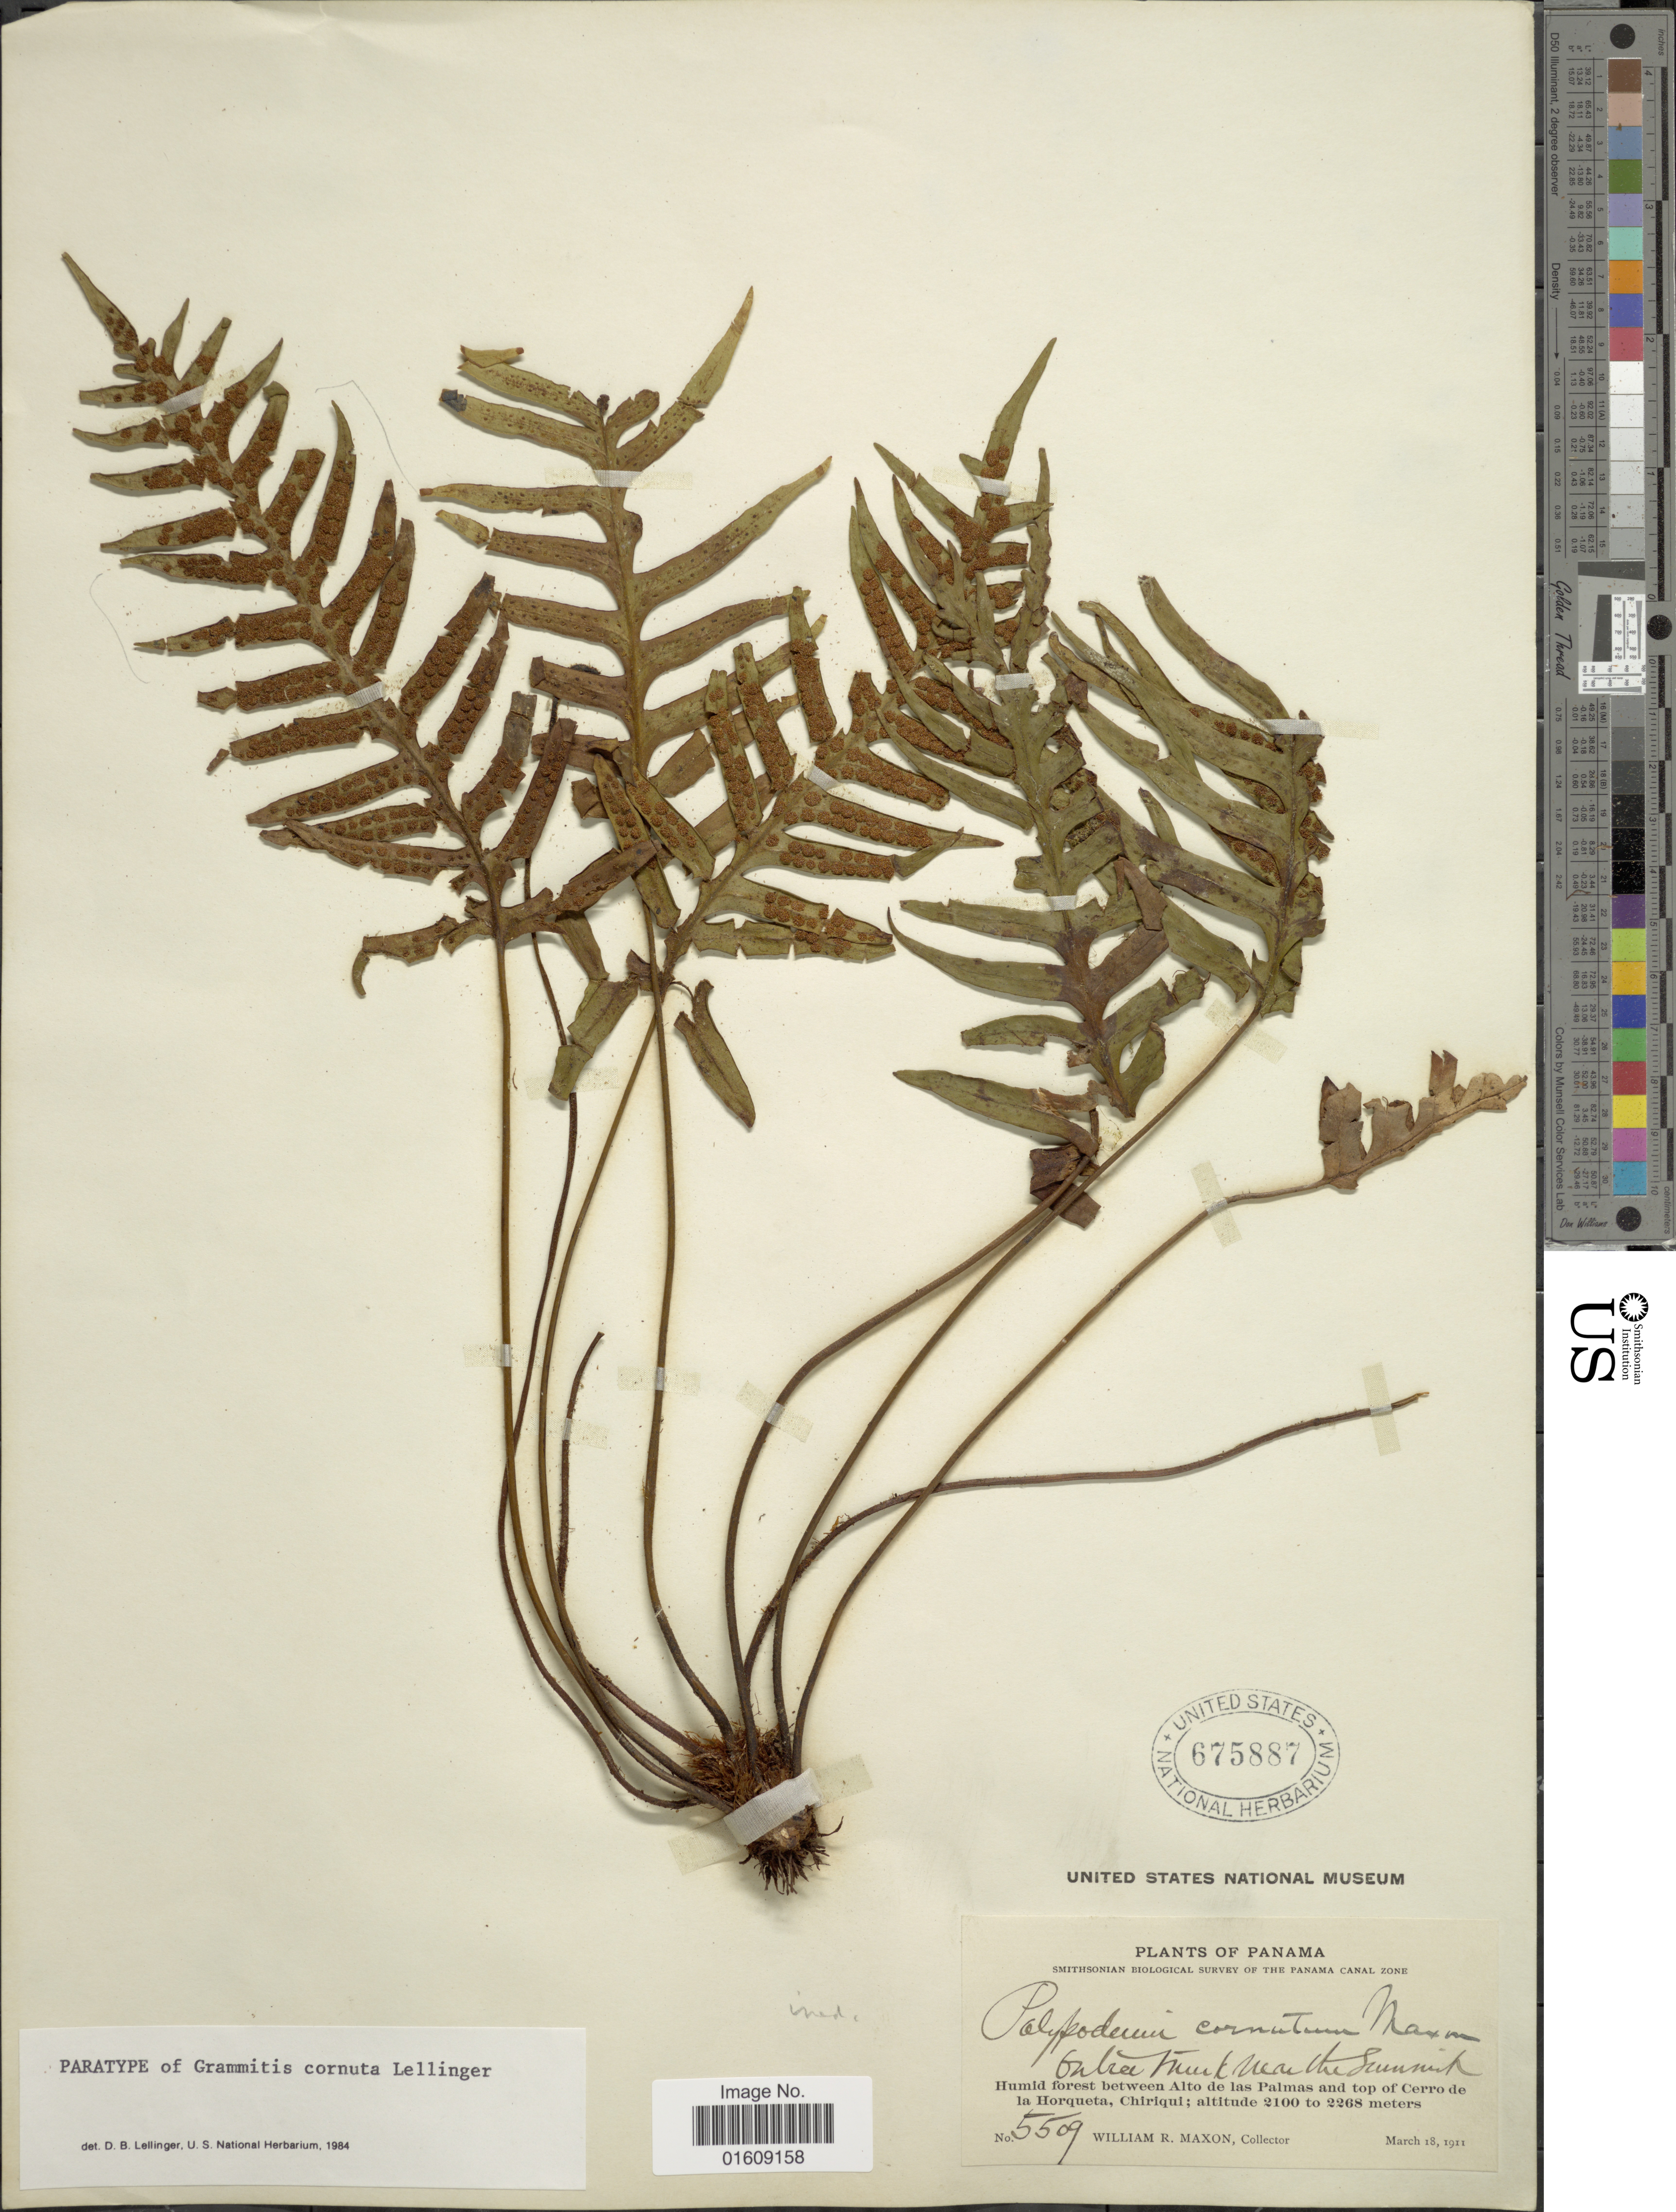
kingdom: Plantae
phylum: Tracheophyta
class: Polypodiopsida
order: Polypodiales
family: Polypodiaceae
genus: Zygophlebia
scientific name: Zygophlebia cornuta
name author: (Lellinger) L.E. Bishop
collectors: W. R. Maxon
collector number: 5509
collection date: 1911-03-18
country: Panama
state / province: Chiriqui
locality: Panama, Humid forest between Alto de las Palmas and top of Cerro de la Horqueta, Chriqui.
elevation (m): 2100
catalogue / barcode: US 675887